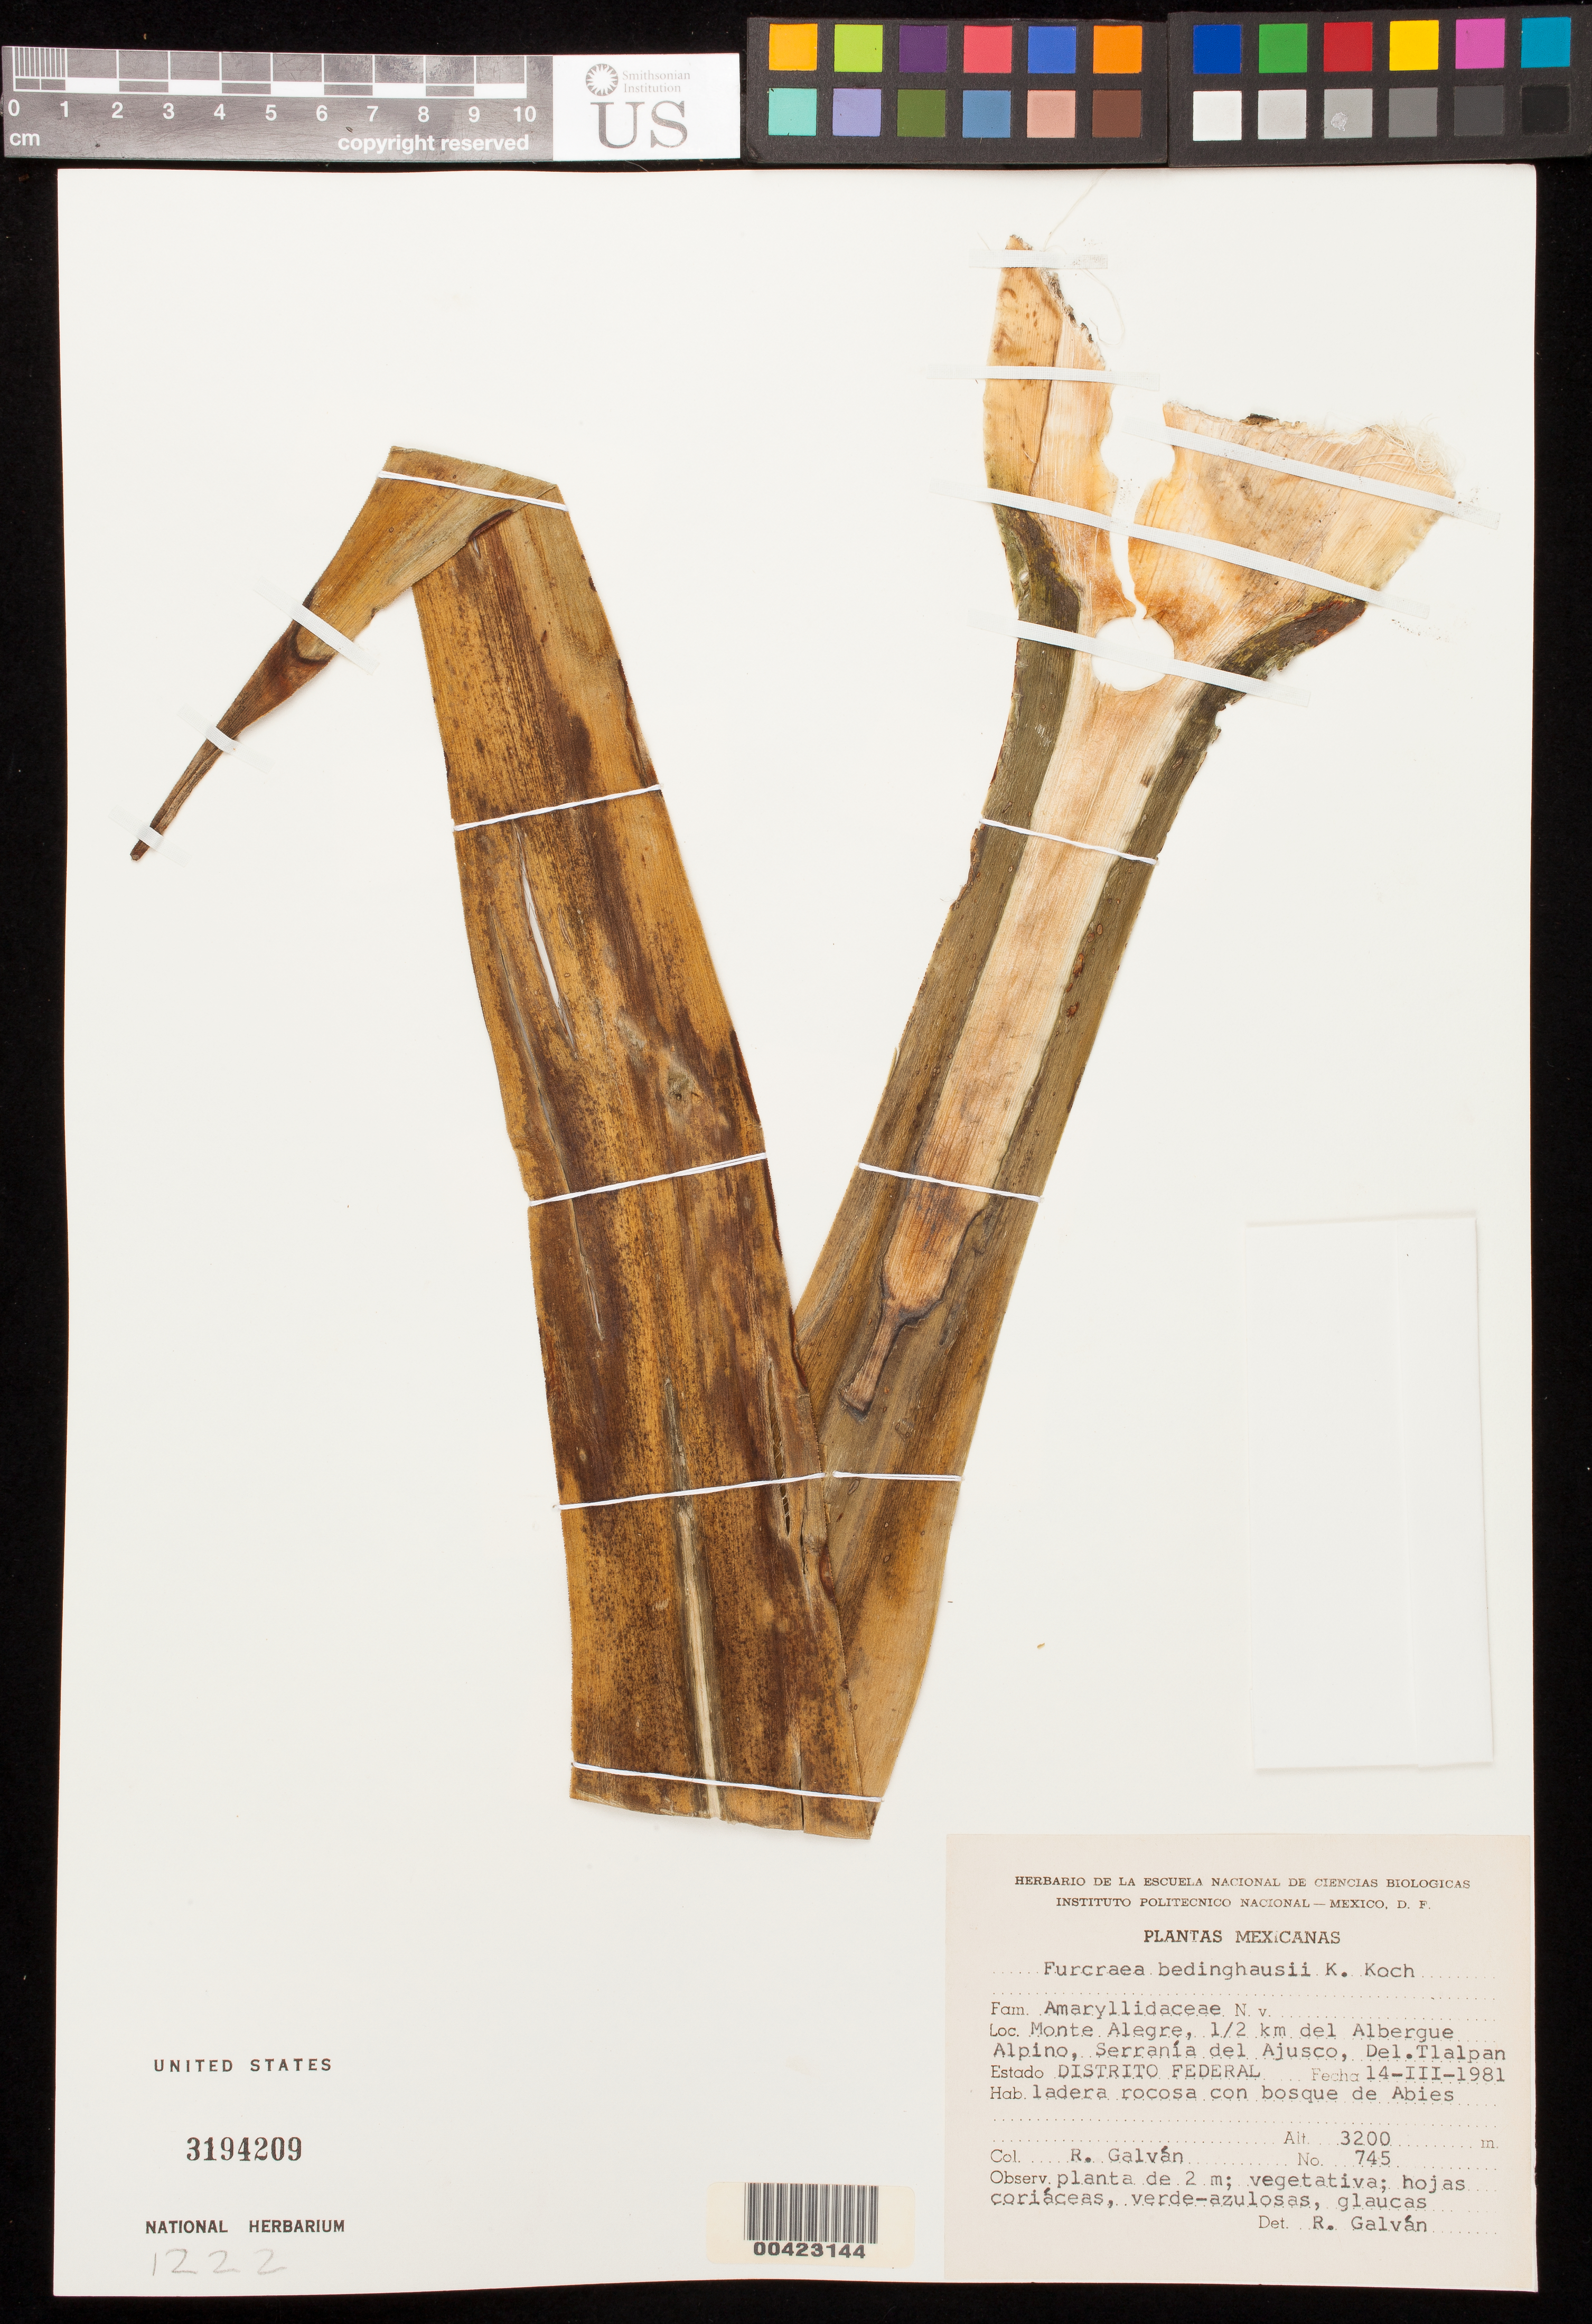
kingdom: Plantae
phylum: Tracheophyta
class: Liliopsida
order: Asparagales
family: Asparagaceae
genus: Furcraea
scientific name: Furcraea bedinghausii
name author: K. Koch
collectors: R. Galvan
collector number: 745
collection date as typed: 14 Mar 1981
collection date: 1981-03-14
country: Mexico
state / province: Distrito Federal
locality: Monte Alegre, Alberque Alpino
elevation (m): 3200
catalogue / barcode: US 3194209